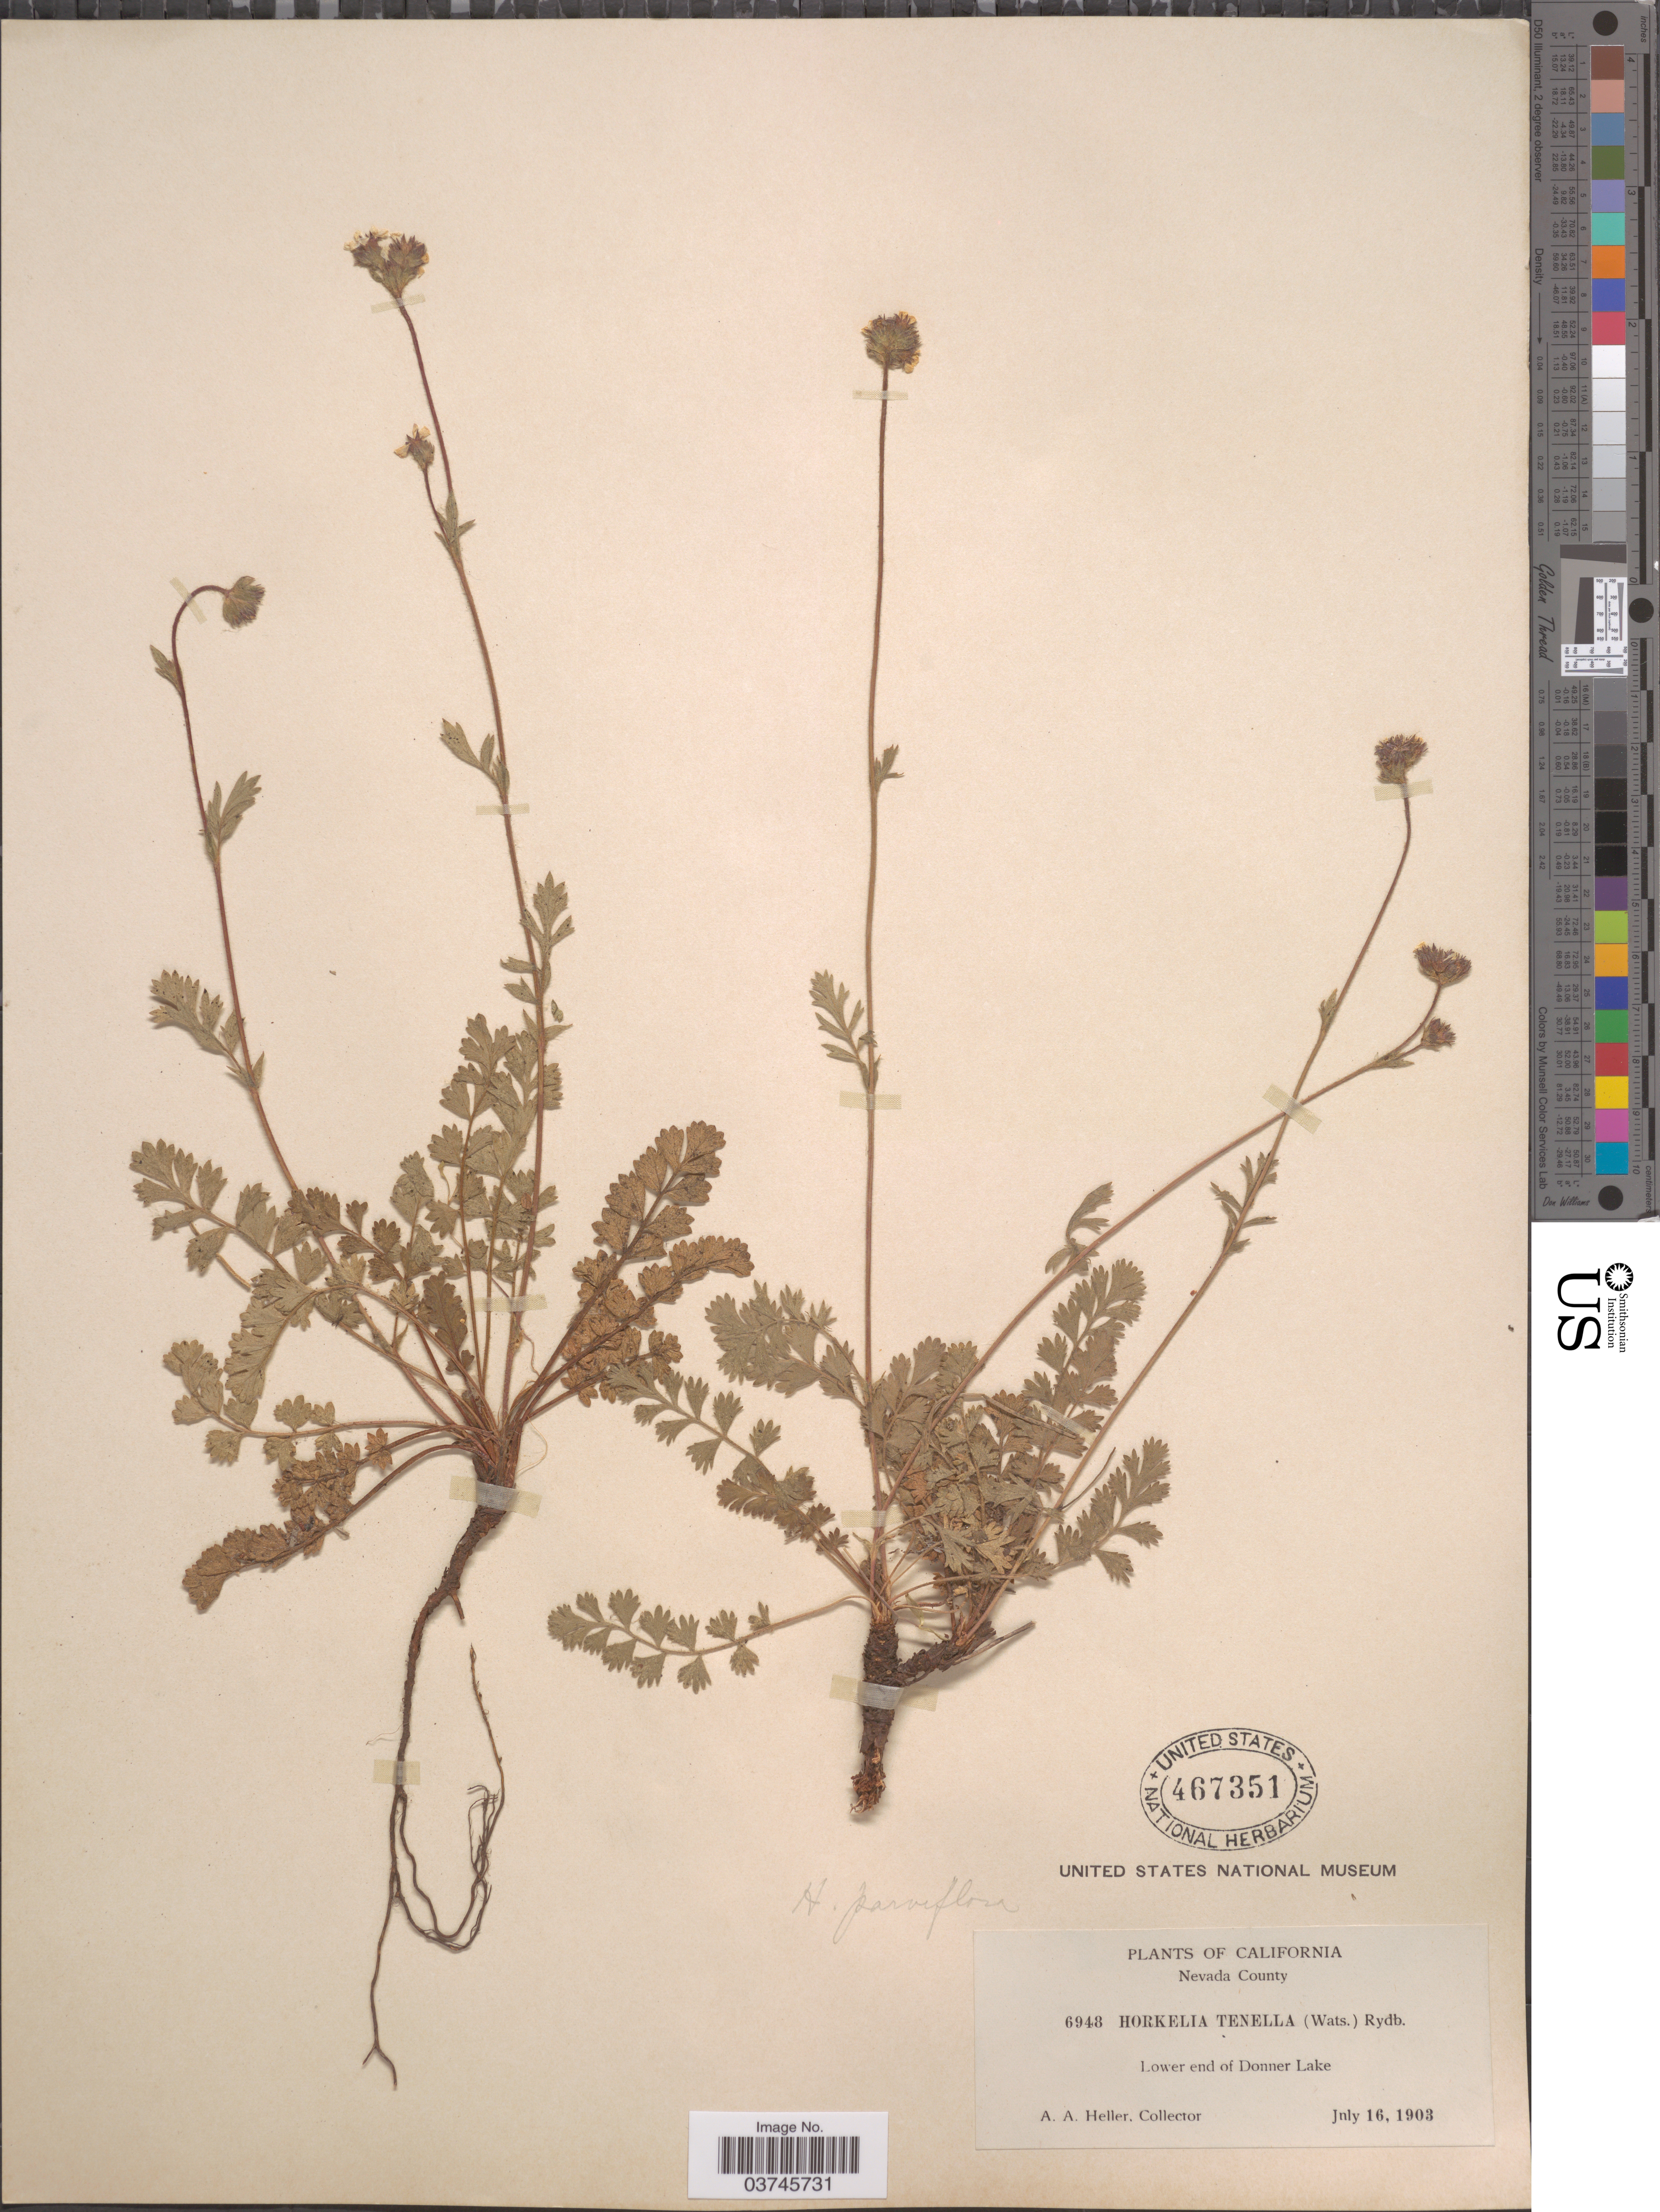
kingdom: Plantae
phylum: Tracheophyta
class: Magnoliopsida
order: Rosales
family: Rosaceae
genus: Potentilla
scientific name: Potentilla douglasii var. pseudocapitata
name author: (Rydb. ex Howell) Jeps.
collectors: A. A. Heller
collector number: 6948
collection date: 1903-07-16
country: United States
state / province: California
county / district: Nevada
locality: Nevada County. Lower end of Donner Lake.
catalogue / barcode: US 467351